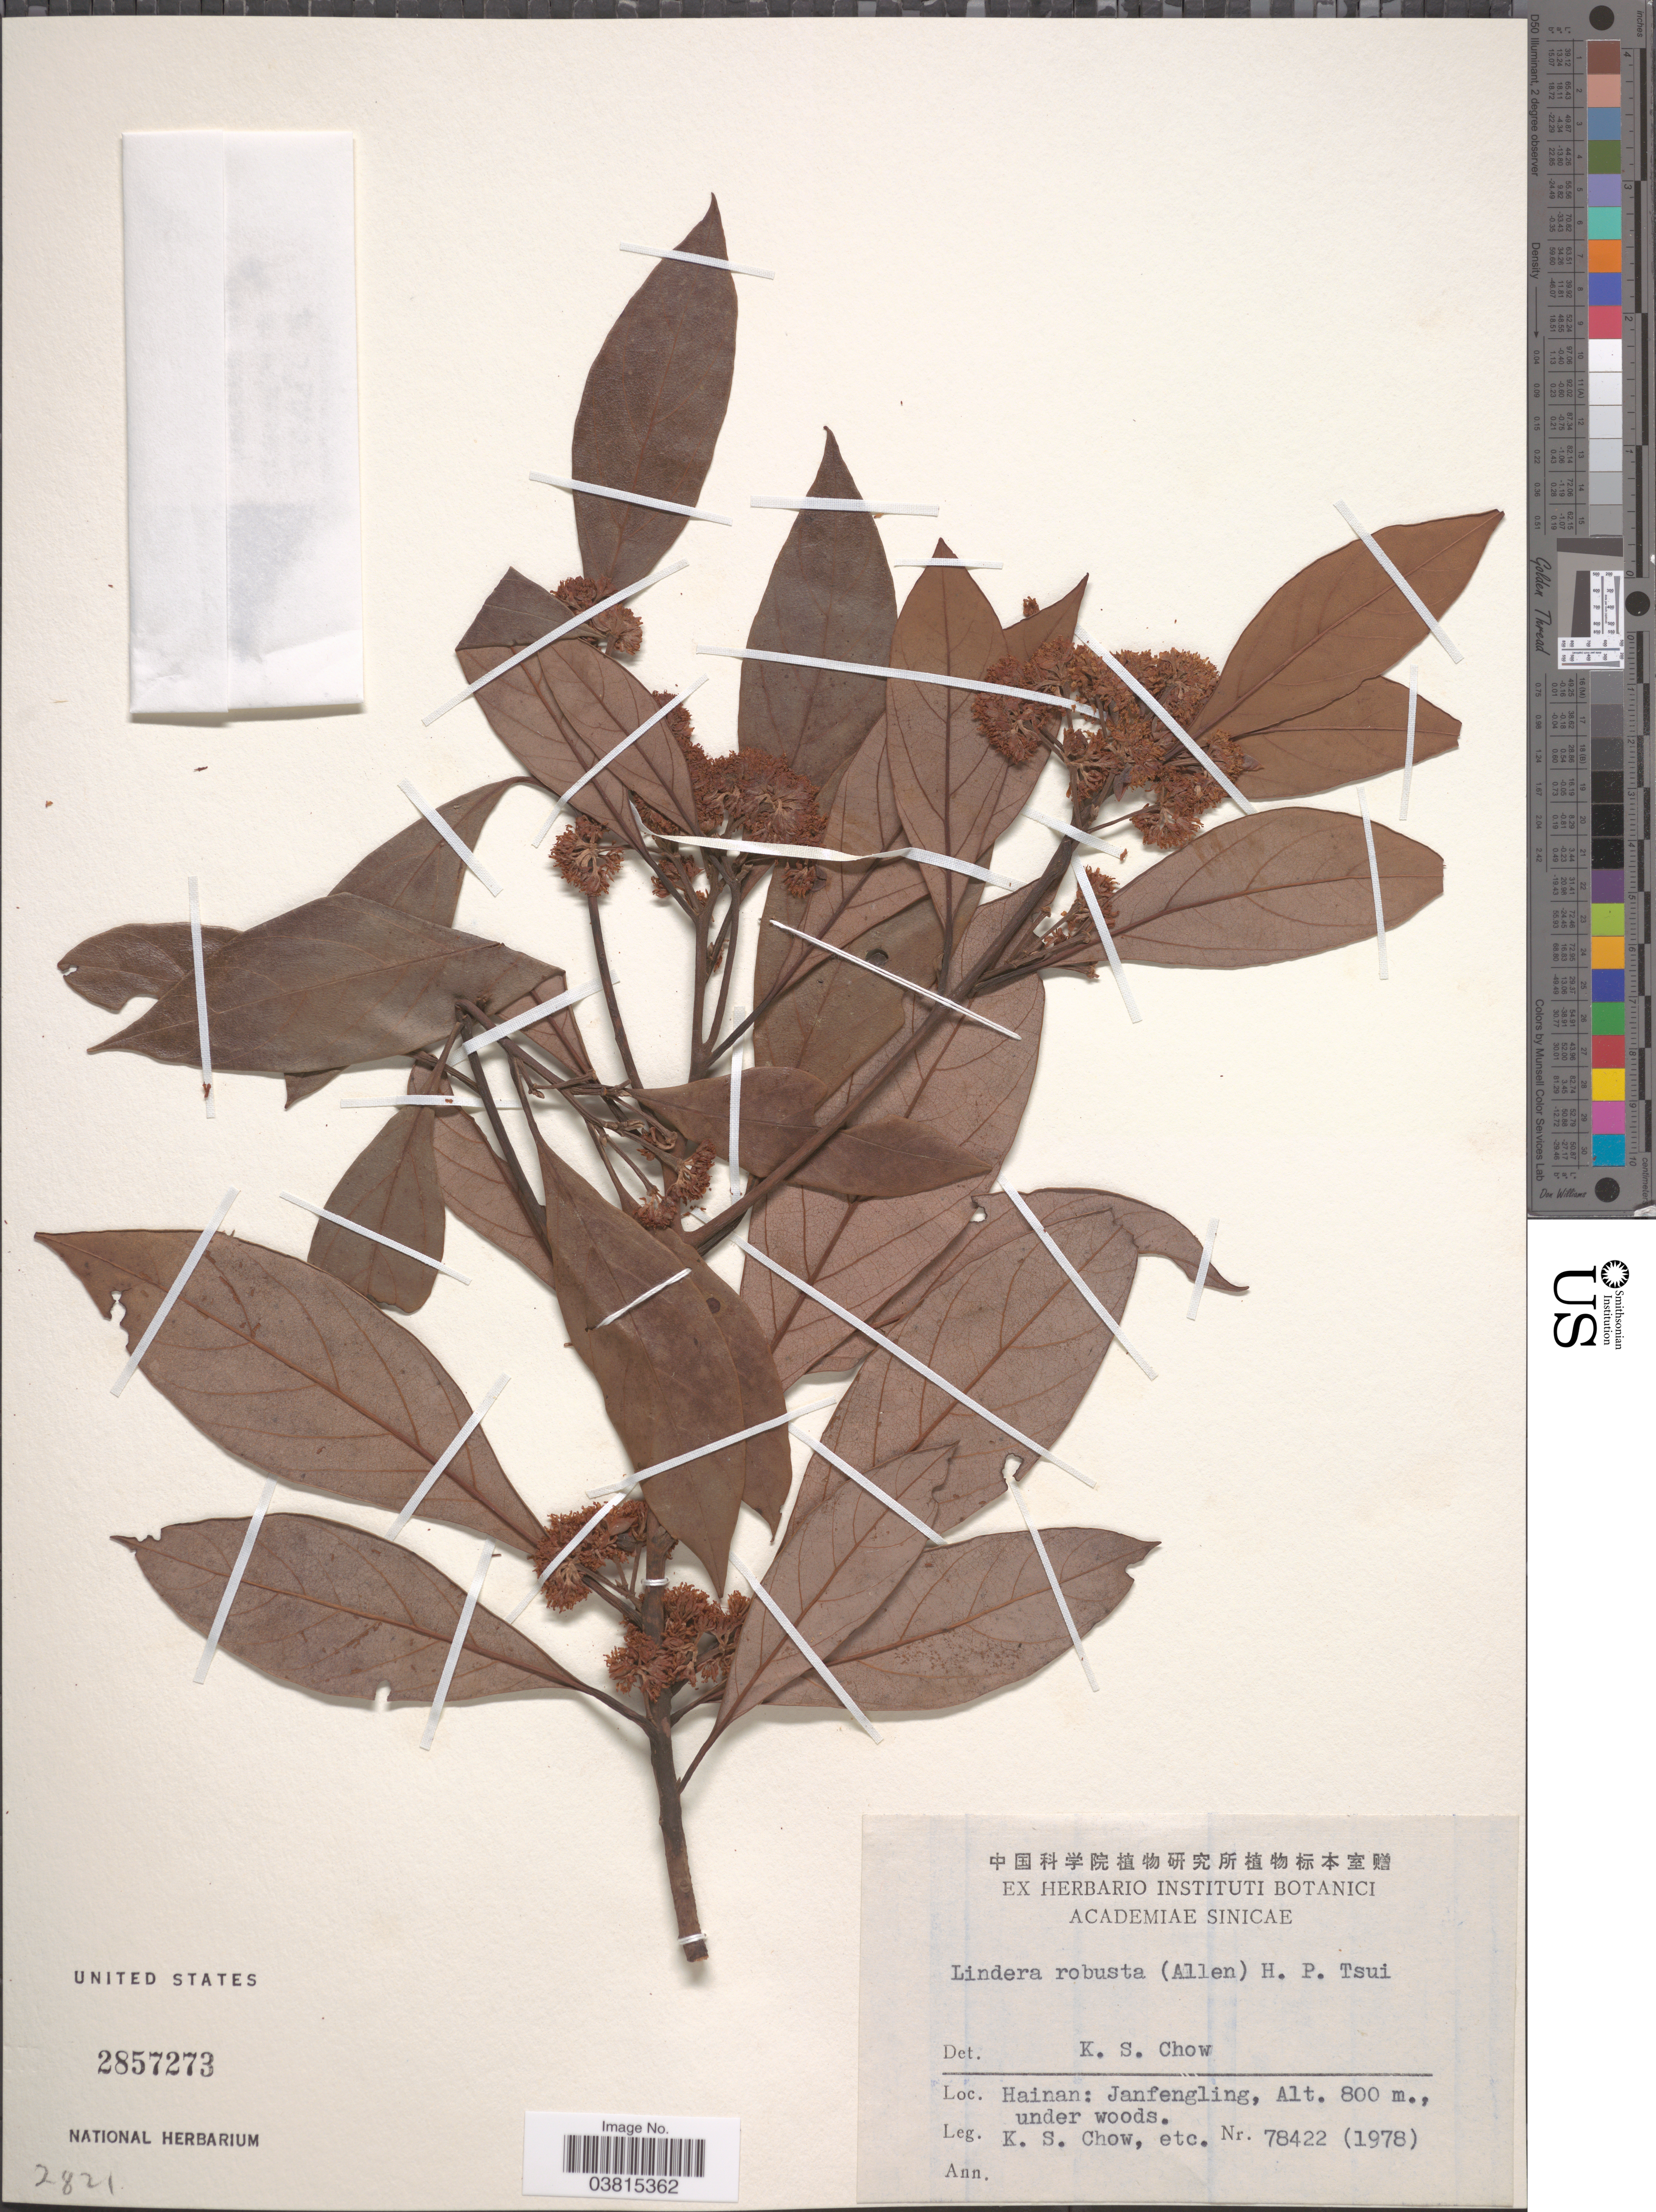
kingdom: Plantae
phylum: Tracheophyta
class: Magnoliopsida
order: Laurales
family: Lauraceae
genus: Lindera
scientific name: Lindera robusta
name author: (C.K. Allen) H.P. Tsui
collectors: K. S. Chow & et al.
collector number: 78422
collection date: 1978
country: China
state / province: Hainan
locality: Janfengling.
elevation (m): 800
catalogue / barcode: US 2857273